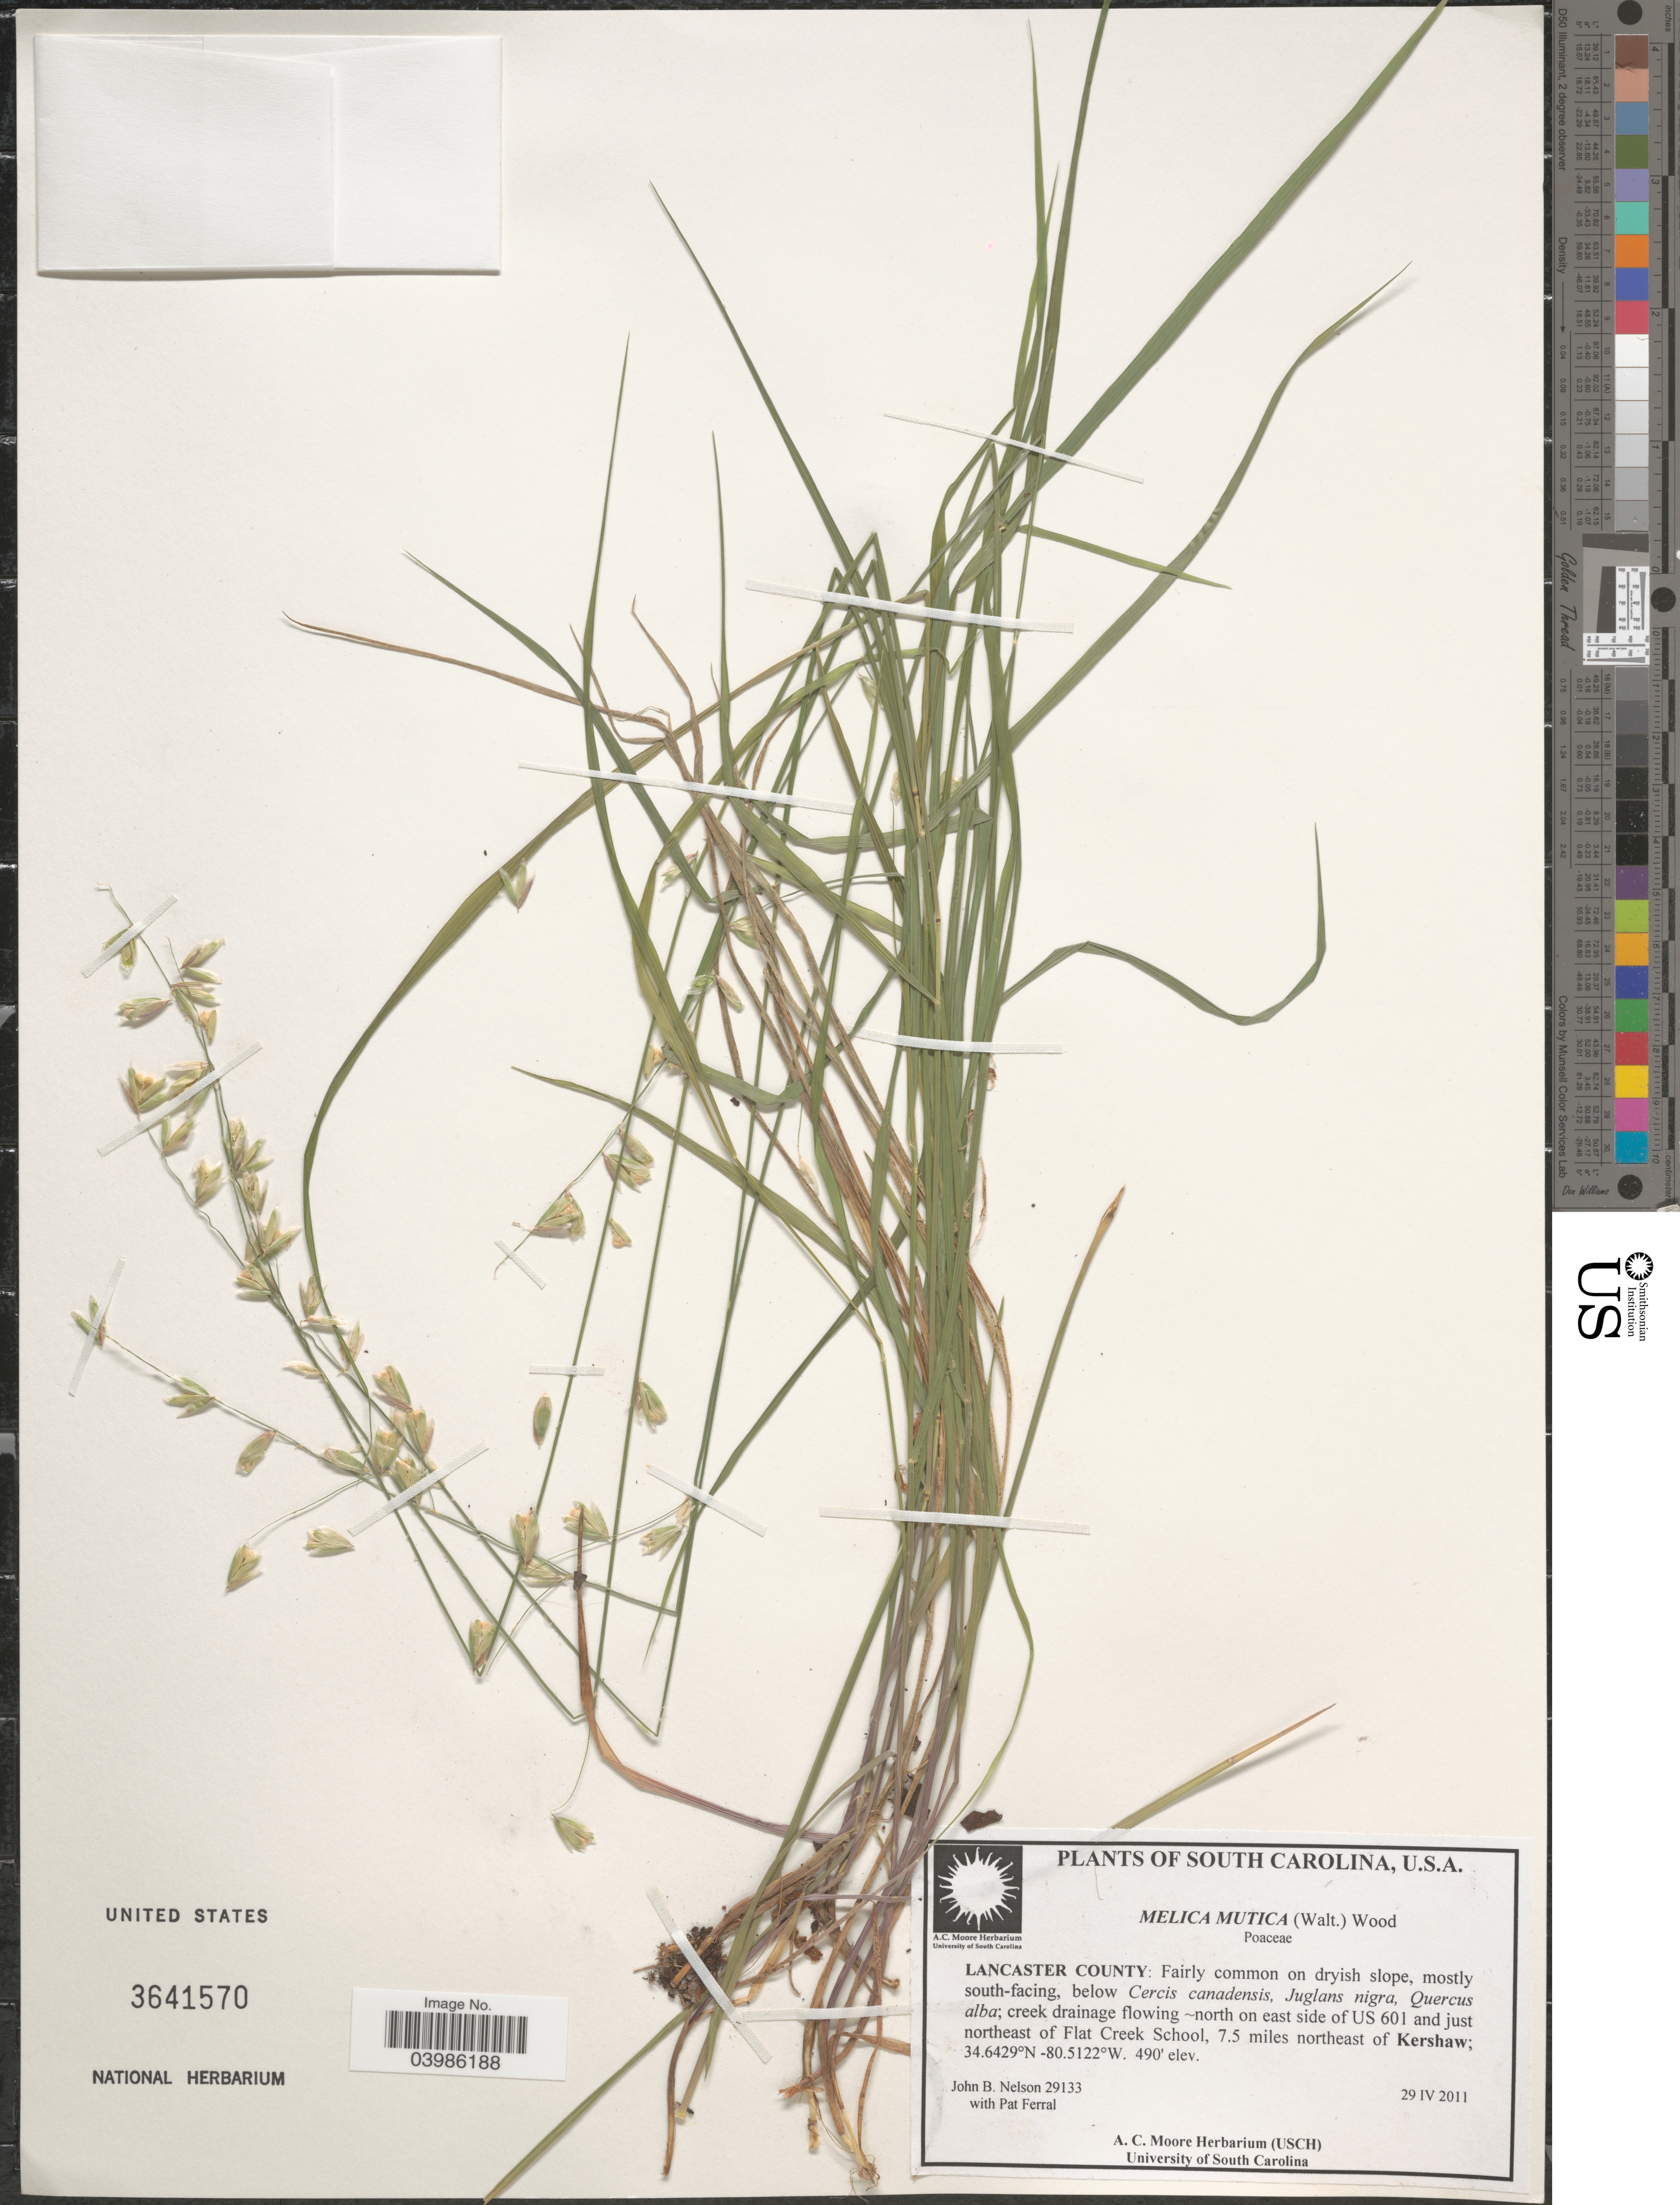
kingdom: Plantae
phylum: Tracheophyta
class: Liliopsida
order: Poales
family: Poaceae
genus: Melica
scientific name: Melica mutica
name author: Walter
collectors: J. B. Nelson & P. Ferral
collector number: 29133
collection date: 2011-04-29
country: United States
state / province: South Carolina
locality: Lancaster County: Fairly common on dryish slope, mostly south-facing, north on east side of US 601 and just northeast of Flat Creek School, 7.5 miles northeast of Kershaw.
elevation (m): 149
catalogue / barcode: US 3641570